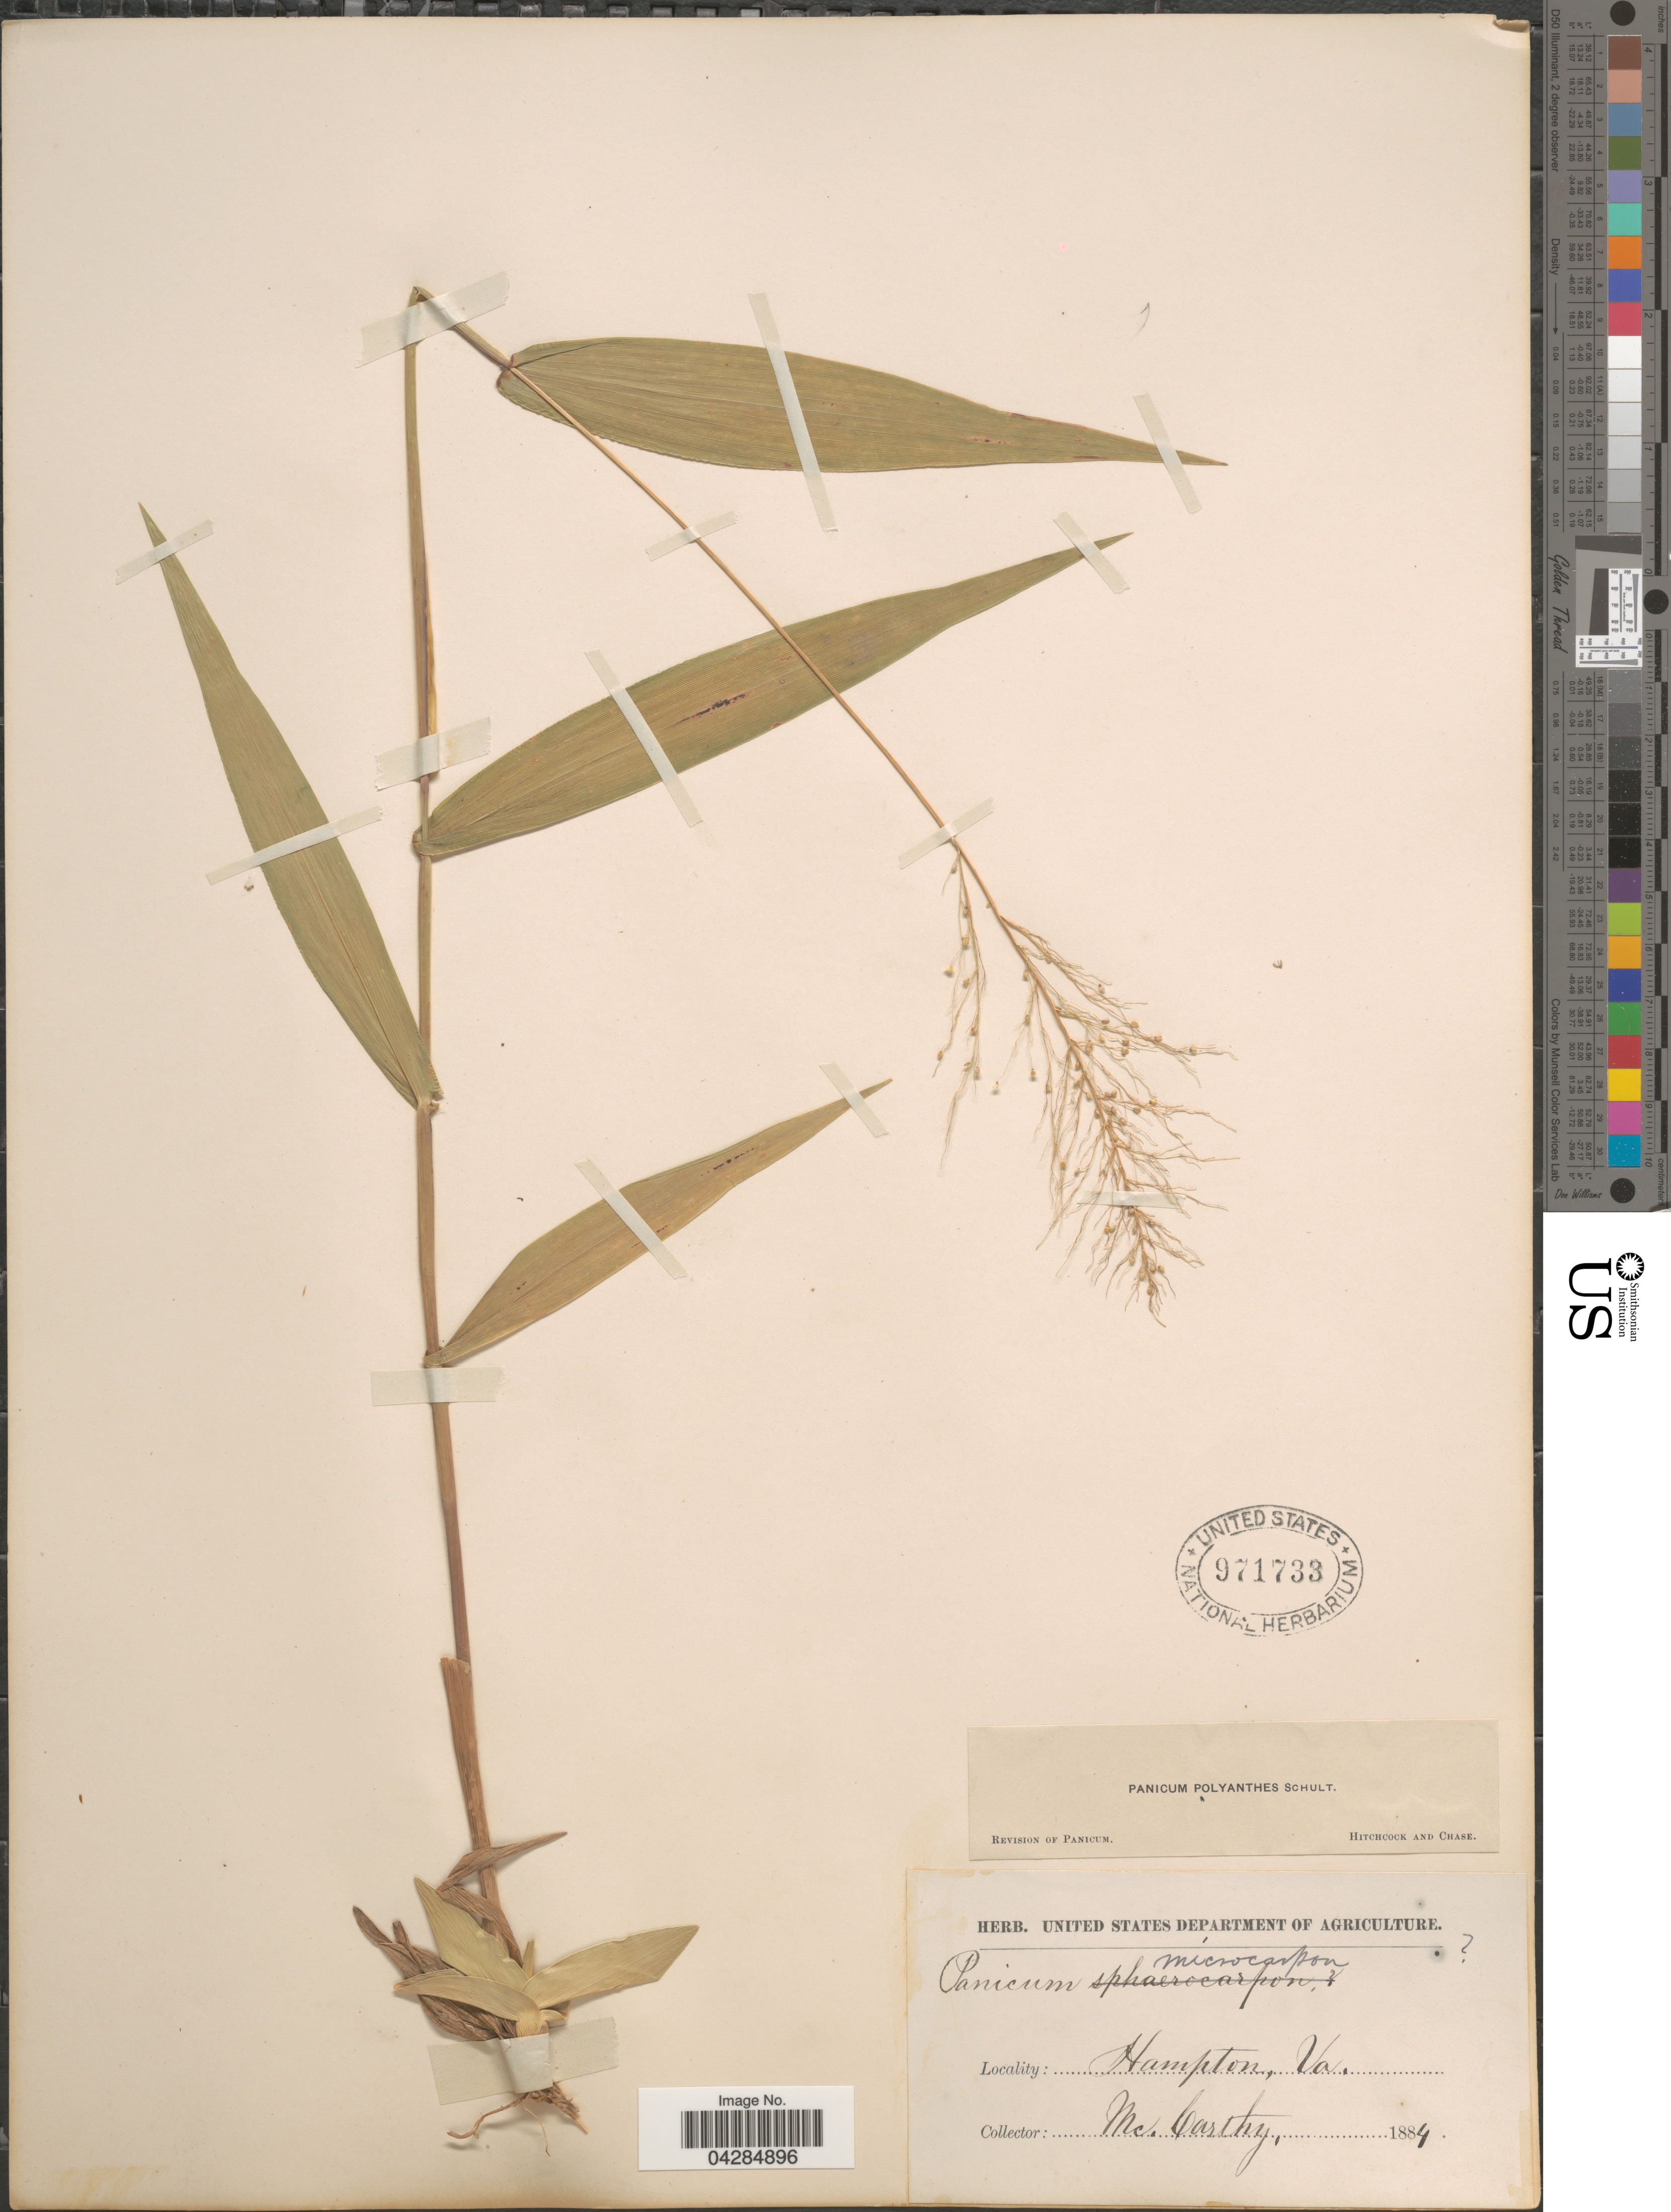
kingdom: Plantae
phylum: Tracheophyta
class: Liliopsida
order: Poales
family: Poaceae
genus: Dichanthelium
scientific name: Dichanthelium polyanthes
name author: (Schult.) Mohlenbr.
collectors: -- McCarthy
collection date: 1884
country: United States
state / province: Virginia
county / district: City of Hampton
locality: Hampton.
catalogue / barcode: US 971733